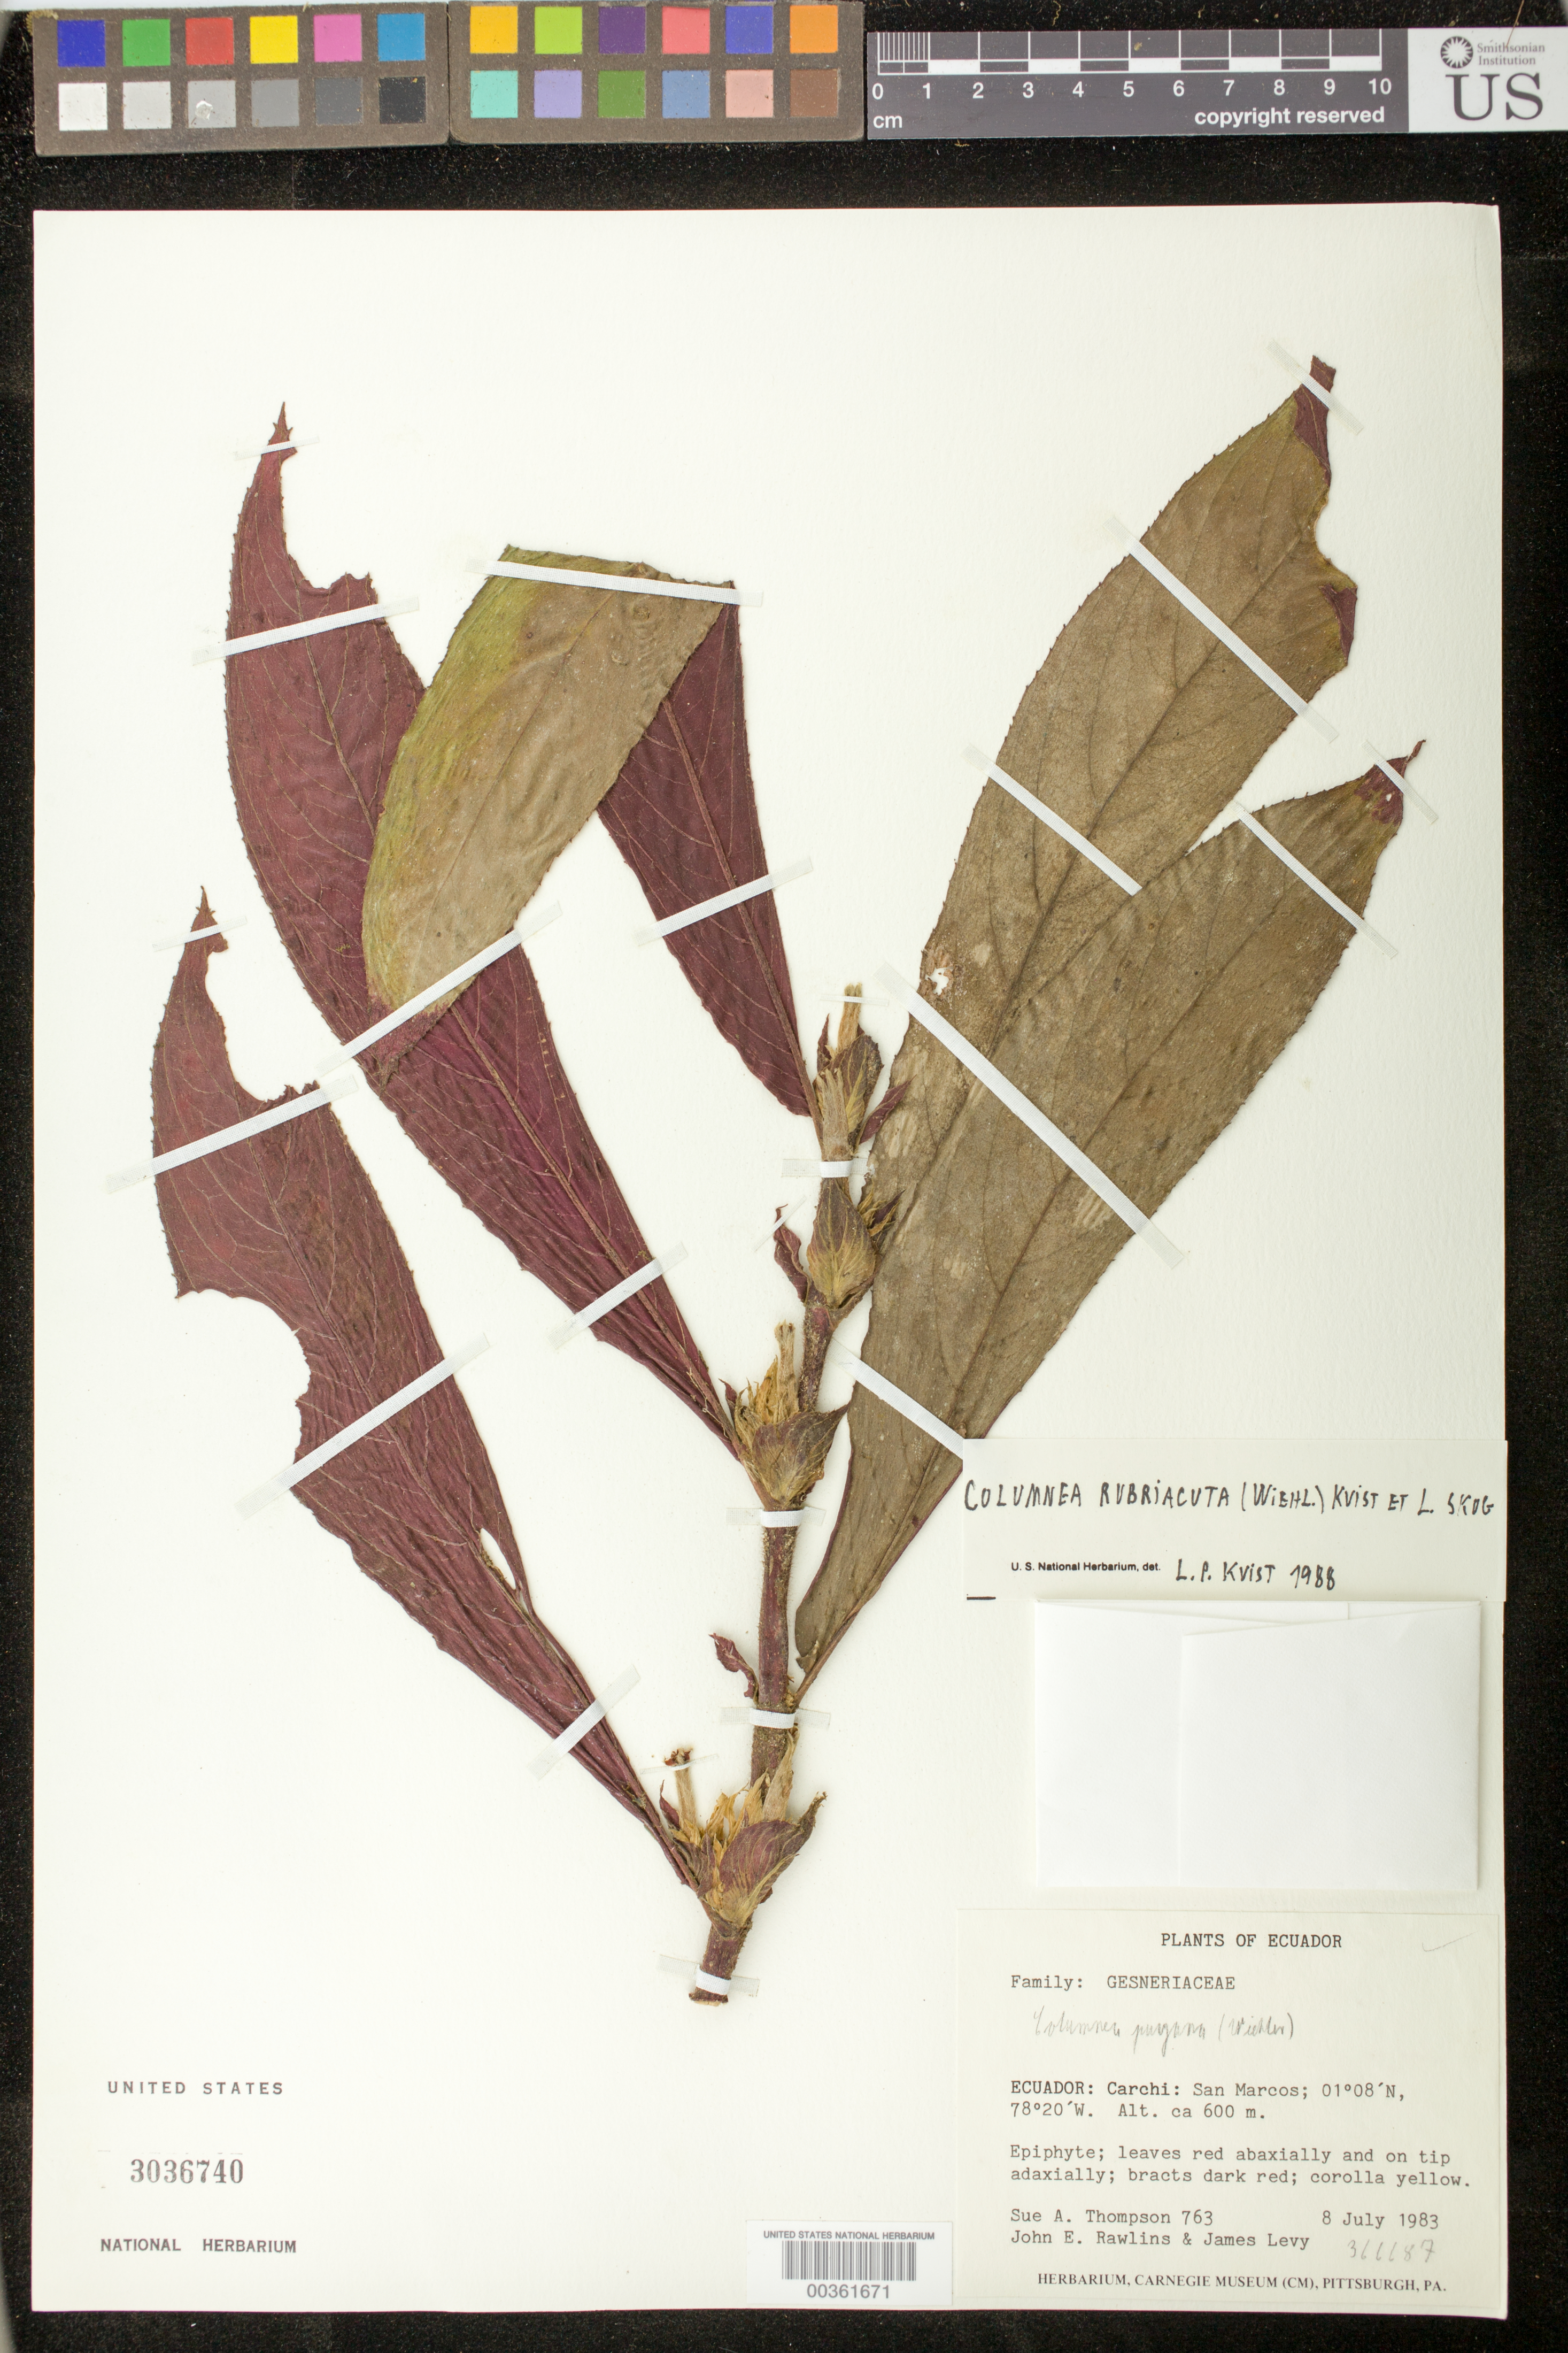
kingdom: Plantae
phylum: Tracheophyta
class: Magnoliopsida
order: Lamiales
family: Gesneriaceae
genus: Columnea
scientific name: Columnea rubriacuta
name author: (Wiehler) L.P. Kvist & L.E. Skog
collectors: S. A. Thompson, J. Rawlins & J. Levy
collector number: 763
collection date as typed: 08 Jul 1983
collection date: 1983-07-08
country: Ecuador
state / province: Carchi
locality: San Marcos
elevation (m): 600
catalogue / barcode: US 3036740